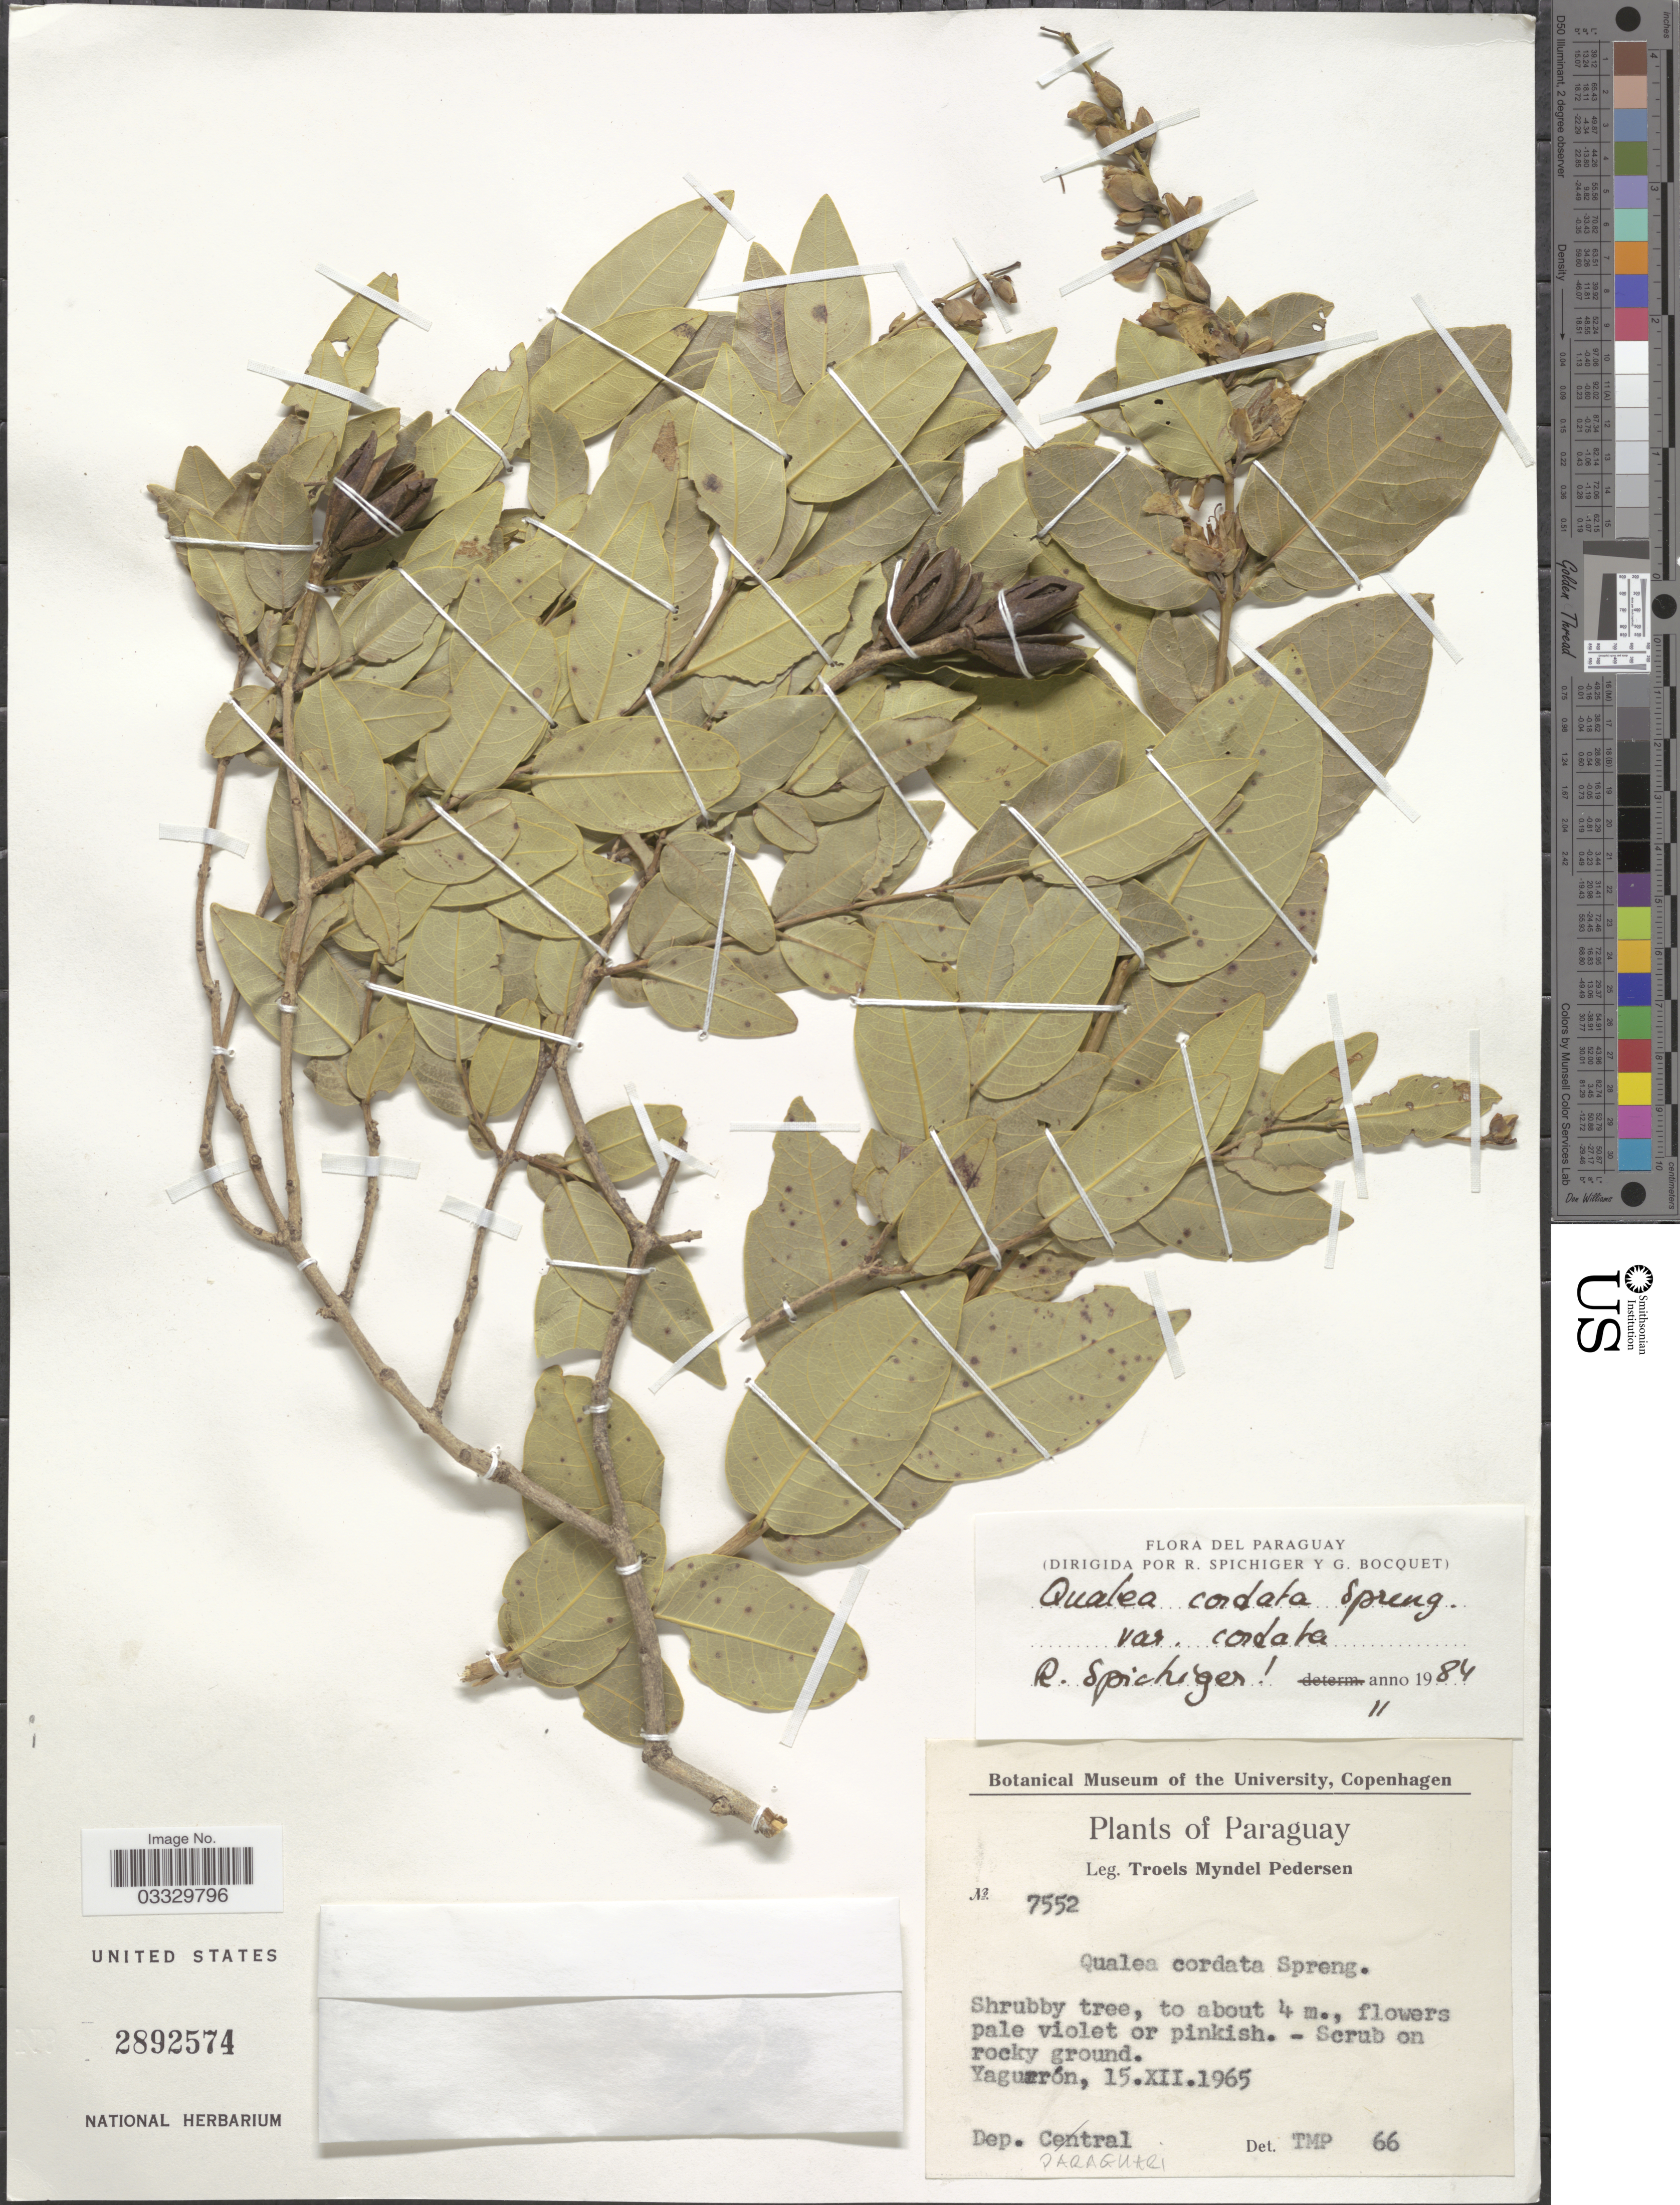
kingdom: Plantae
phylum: Tracheophyta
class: Magnoliopsida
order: Myrtales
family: Vochysiaceae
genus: Qualea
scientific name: Qualea cordata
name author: Spreng.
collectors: T. Pederson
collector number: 7552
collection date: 1965-12-15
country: Paraguay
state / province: Paraguari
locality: Yaguarón. Dep. Paraguari.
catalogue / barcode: US 2892574